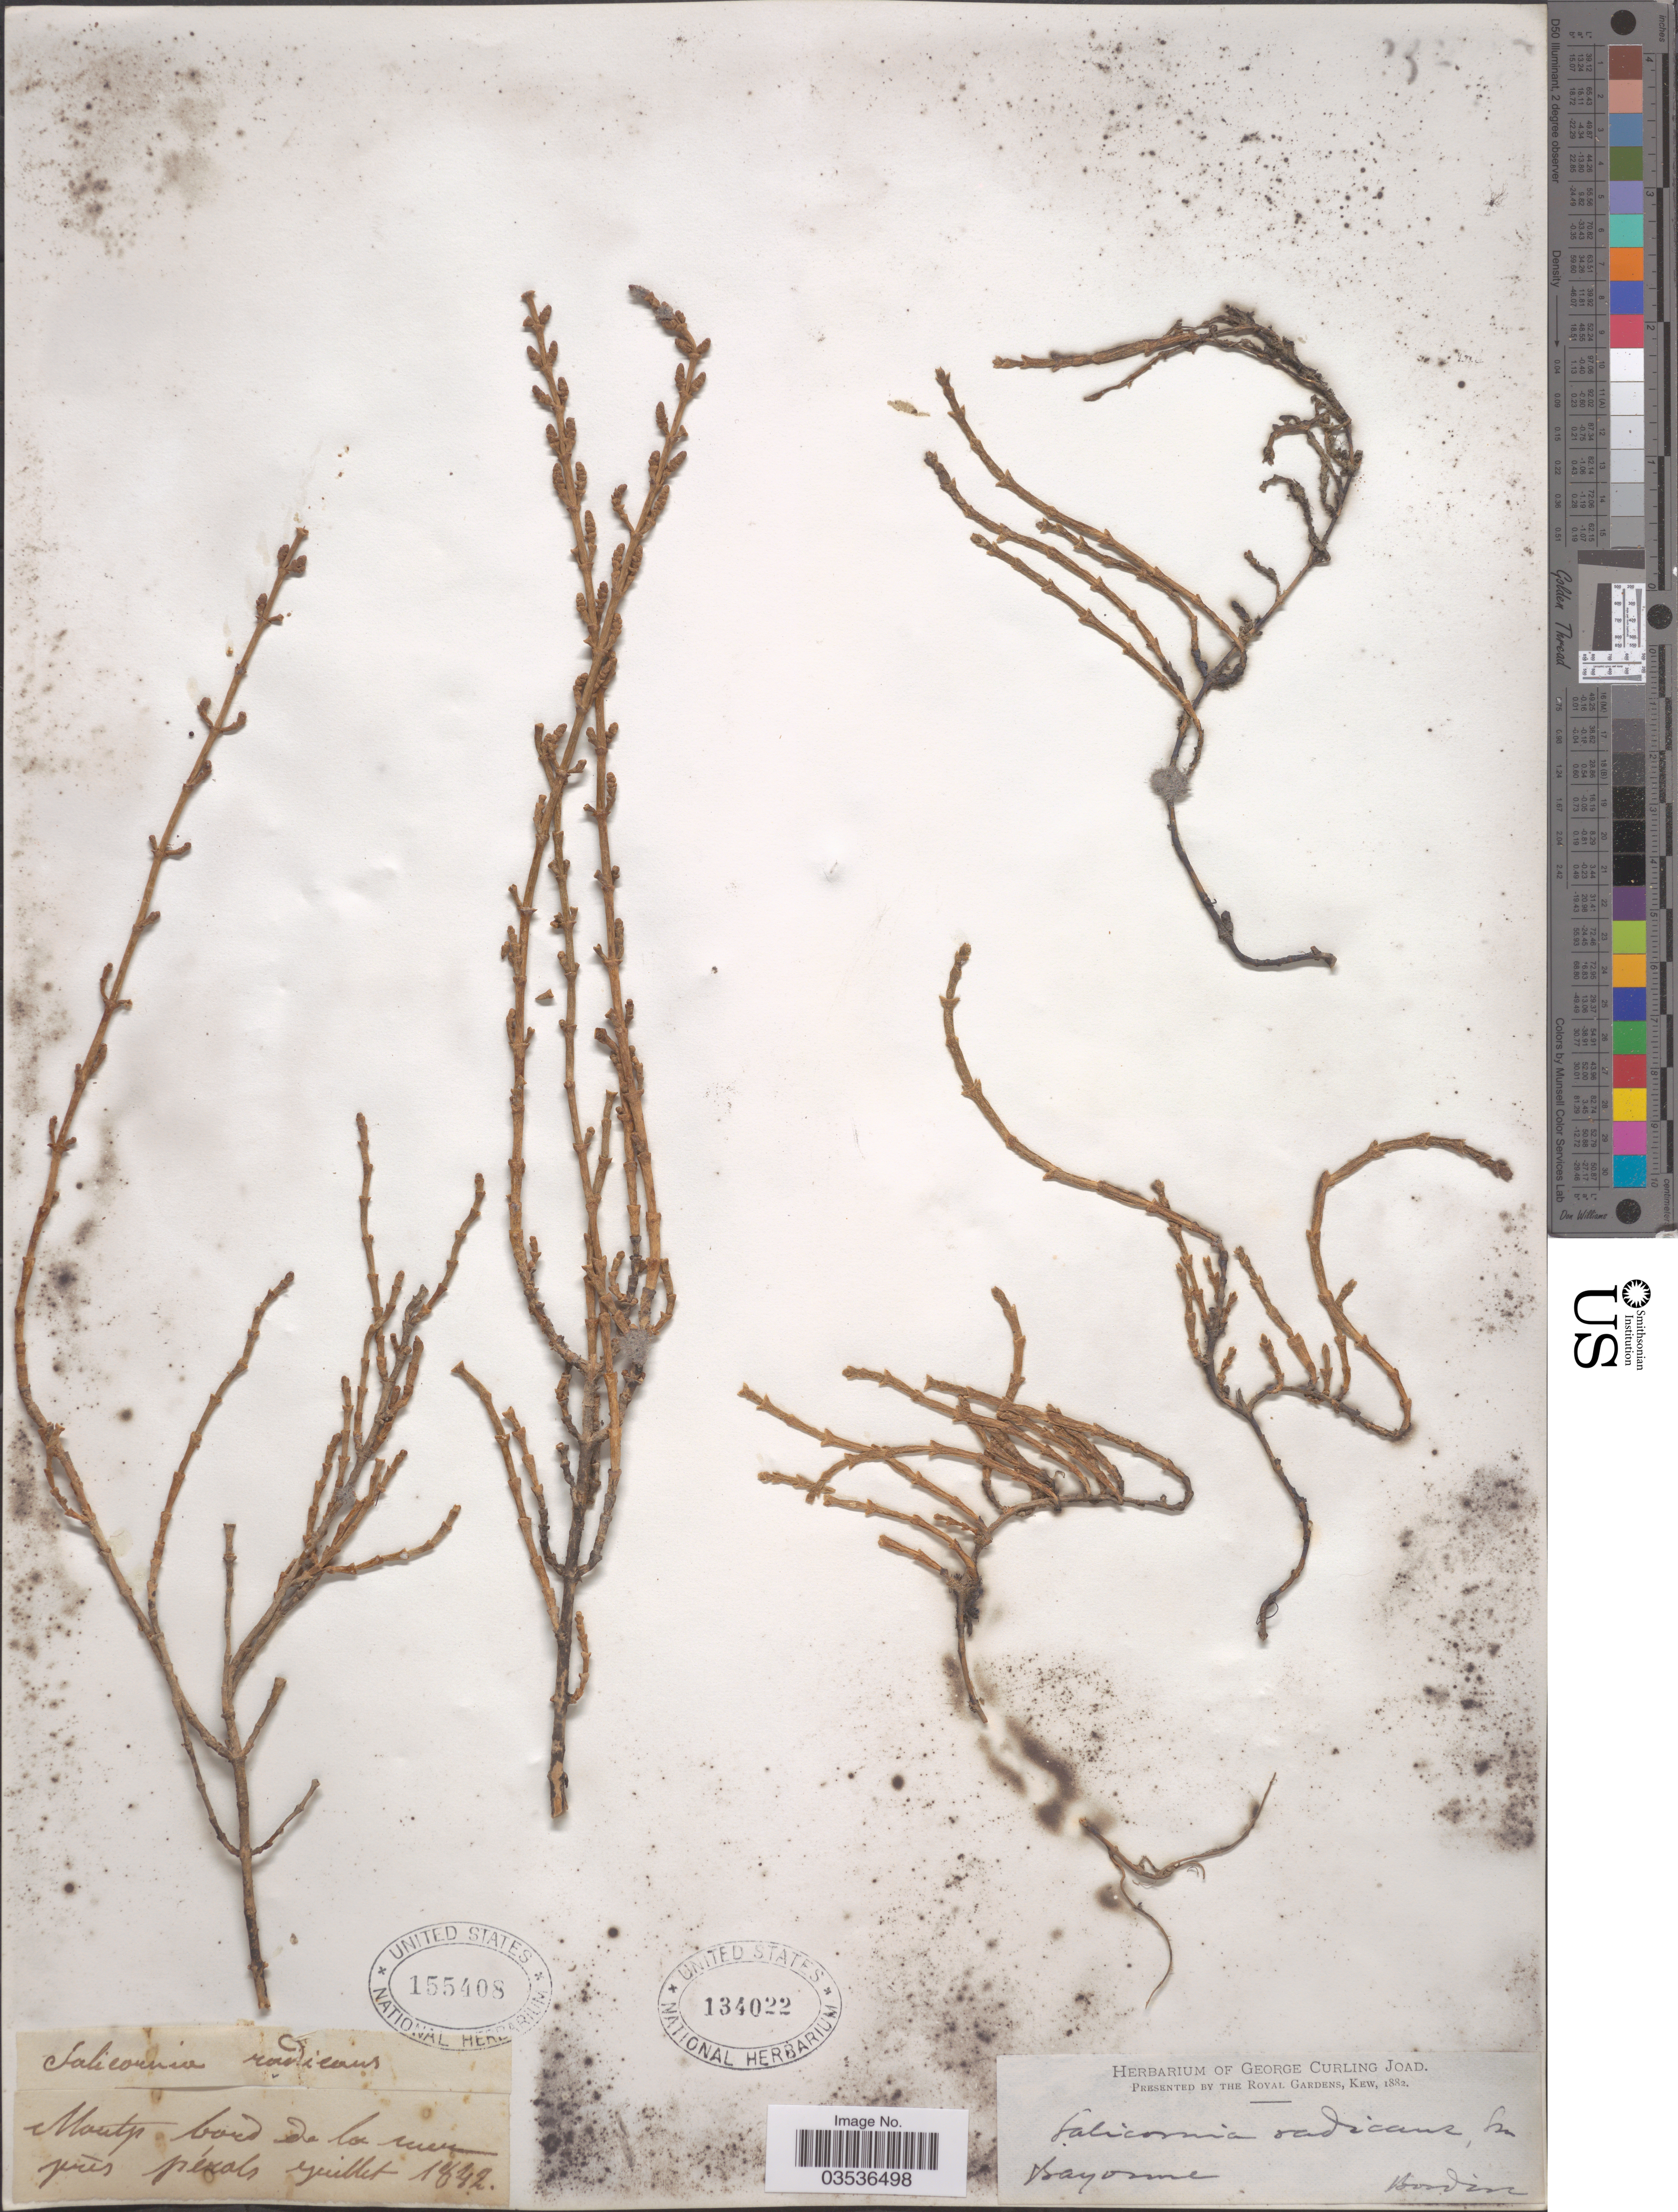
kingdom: Plantae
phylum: Tracheophyta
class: Magnoliopsida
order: Caryophyllales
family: Amaranthaceae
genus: Salicornia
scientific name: Salicornia radicans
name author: Sm.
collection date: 1842-07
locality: Monts bord de la rivere près pérals.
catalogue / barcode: US 155408-2